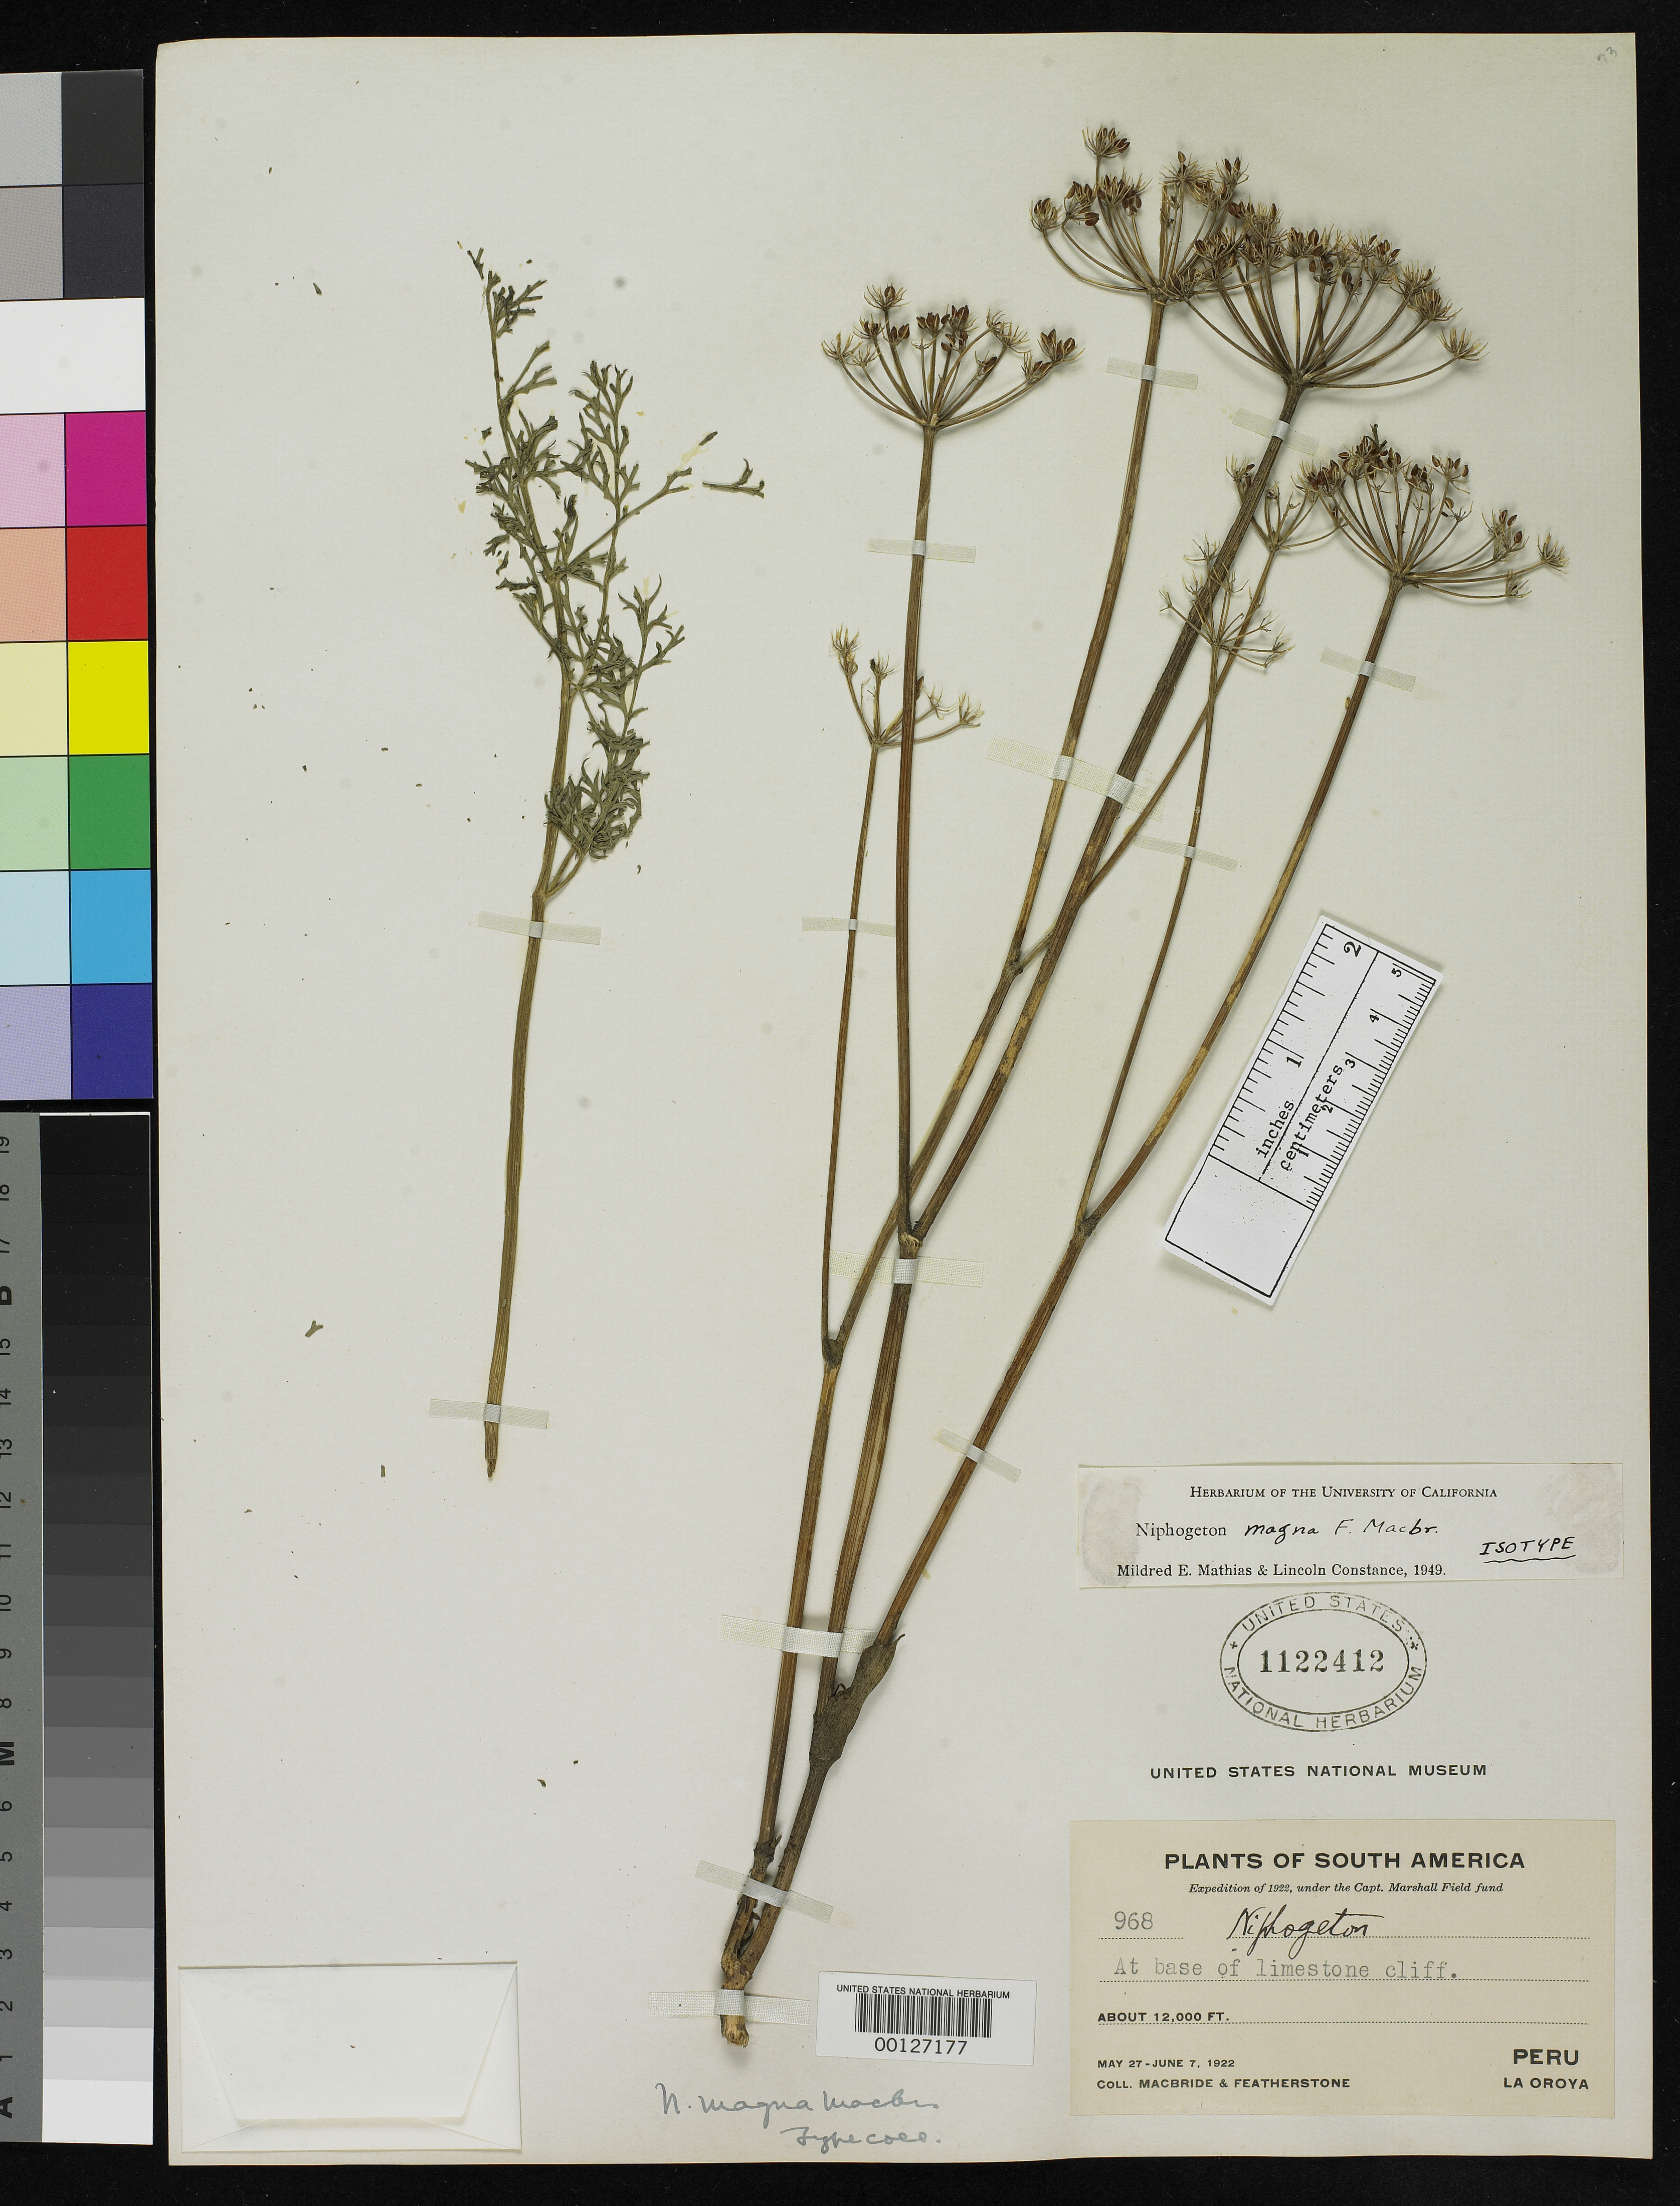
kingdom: Plantae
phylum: Tracheophyta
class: Magnoliopsida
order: Apiales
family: Apiaceae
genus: Niphogeton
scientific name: Niphogeton magna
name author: J.F. Macbr.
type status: Isotype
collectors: J. F. Macbride & W. Featherstone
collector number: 968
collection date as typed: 27 May 1922 to 07 Jun 1922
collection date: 1922-05-27/1922-06-07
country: Peru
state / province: Junín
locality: La Oroya.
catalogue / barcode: US 1122412